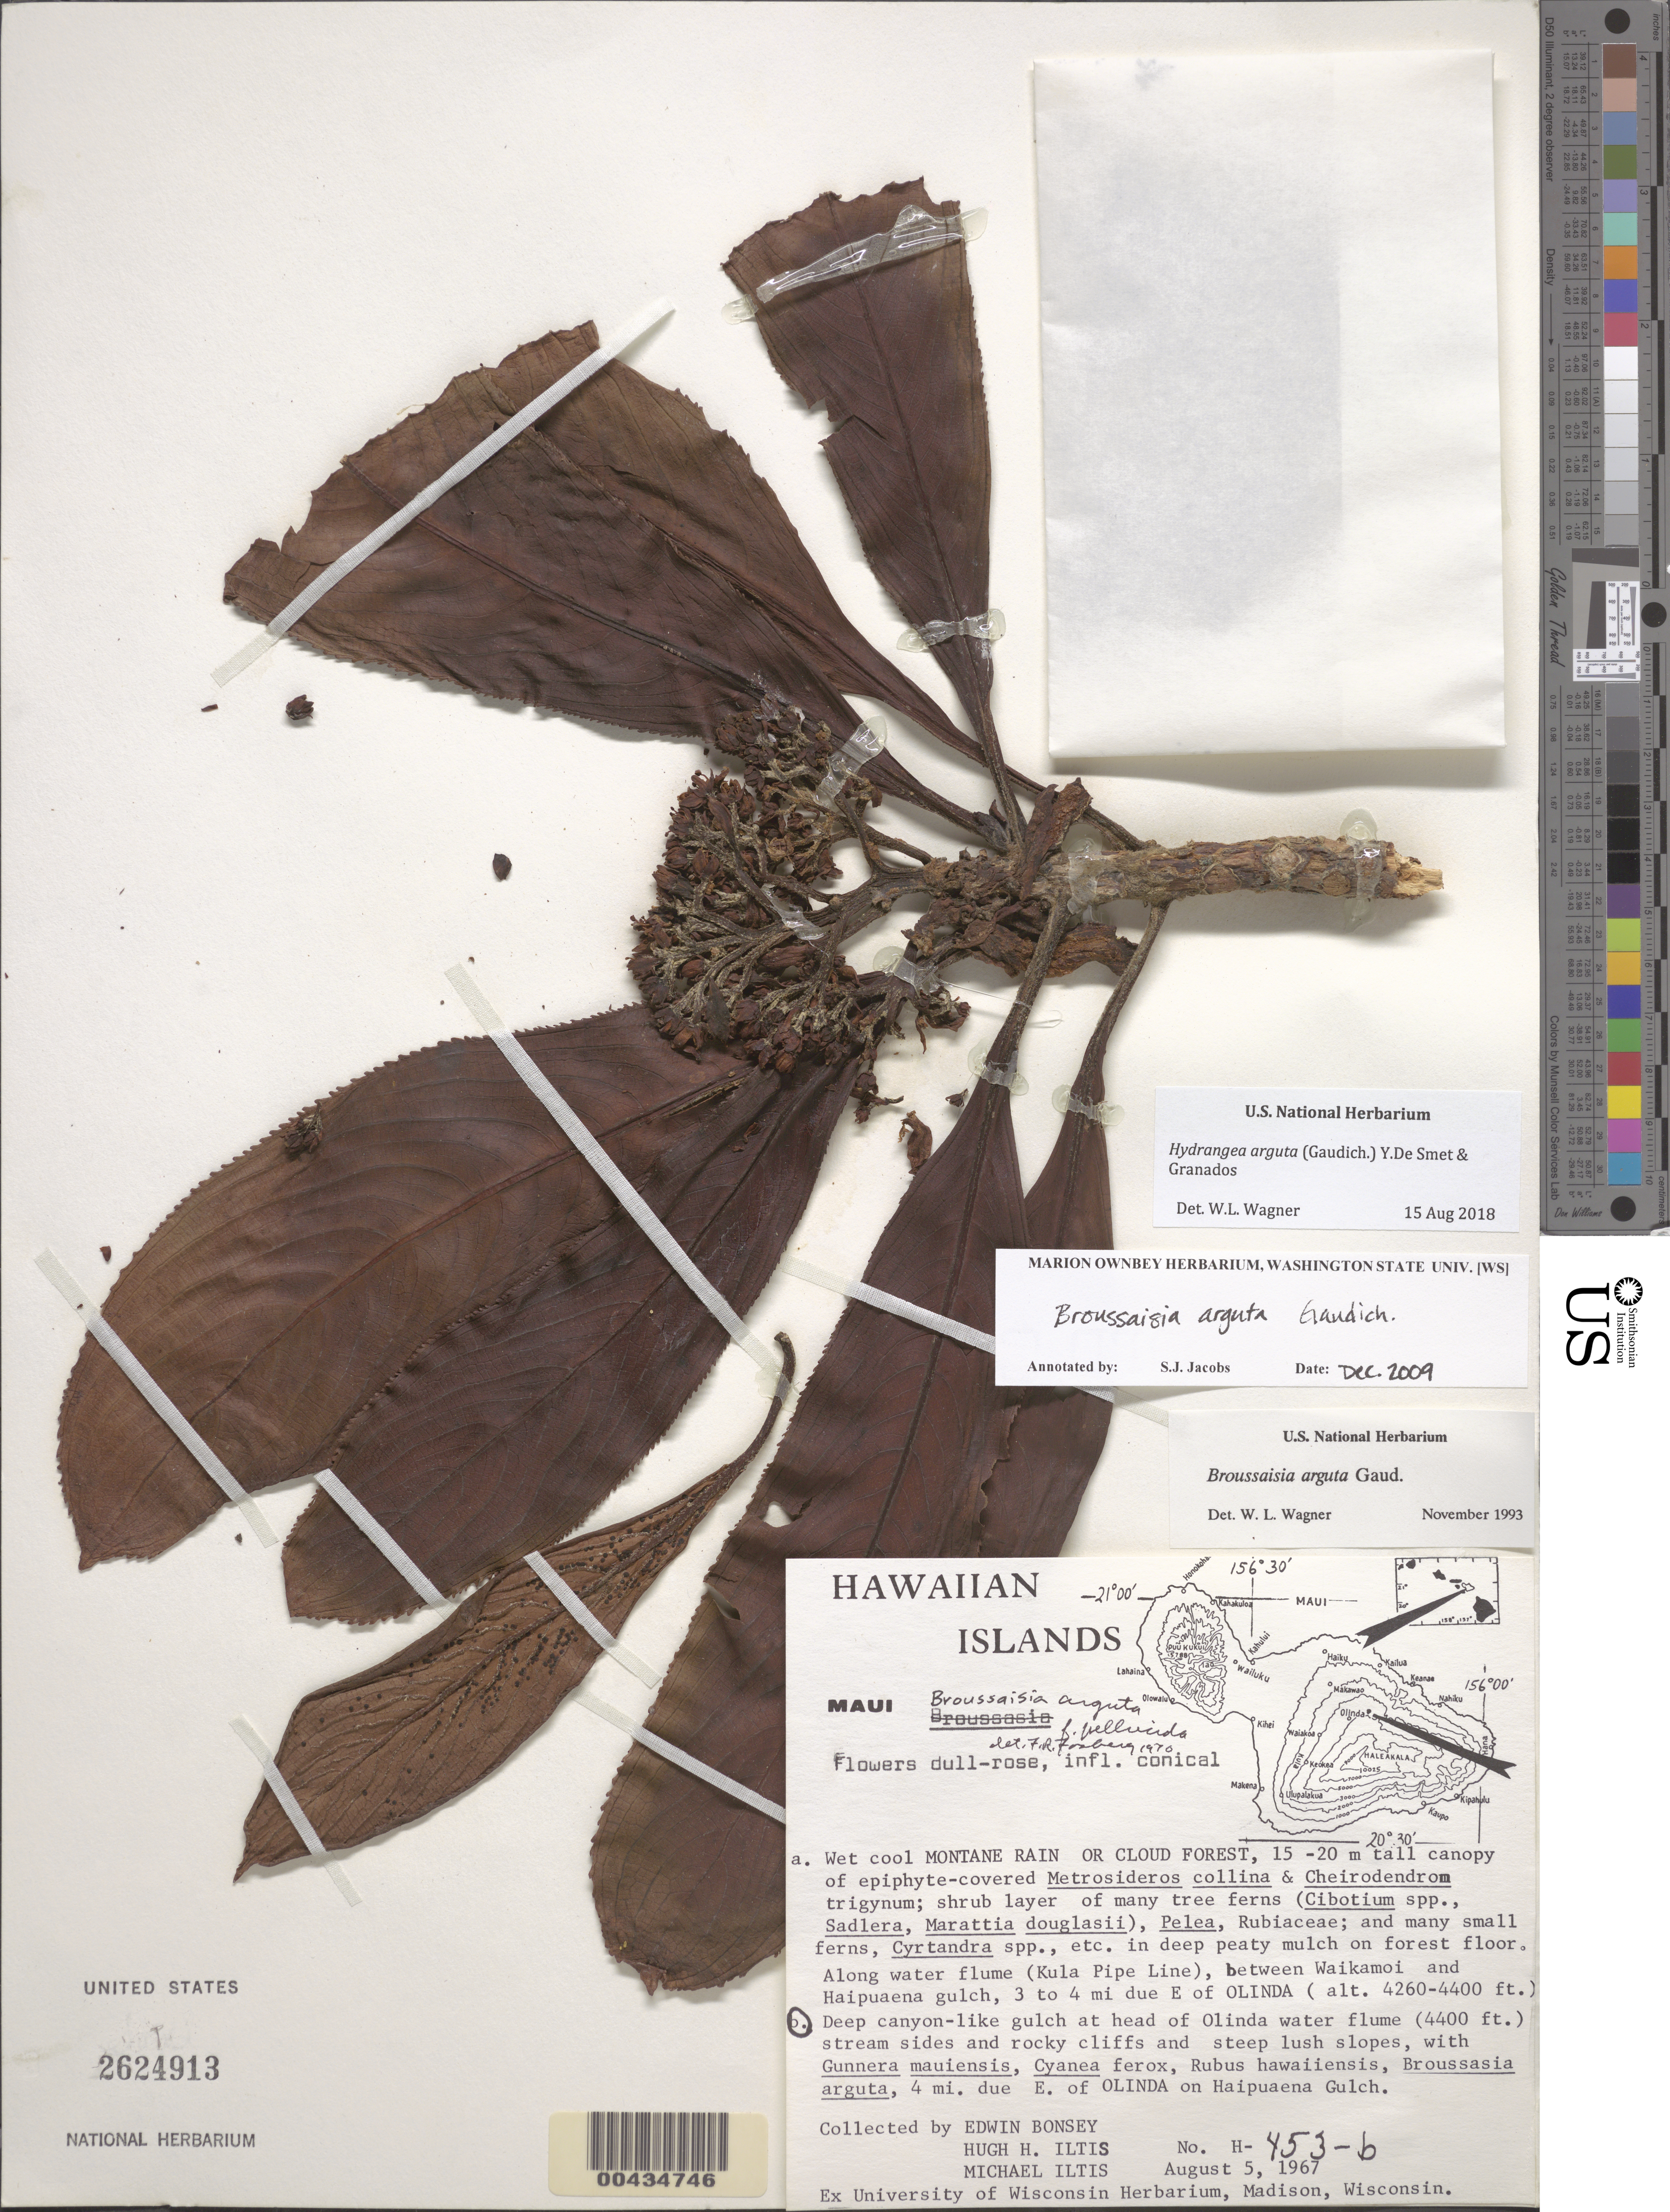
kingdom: Plantae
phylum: Tracheophyta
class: Magnoliopsida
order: Cornales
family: Hydrangeaceae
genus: Hydrangea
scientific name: Hydrangea arguta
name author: (Gaudich.) Y. De Smet & C. Granados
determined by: Wagner, W. L., (BOT), Smithsonian Institution - National Museum of Natural History (UNITED STATES)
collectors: E. Bonsey, H. H. Iltis & M. G. Iltis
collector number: H-453-b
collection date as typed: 5 Aug 1967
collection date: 1967-08-05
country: United States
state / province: Hawaii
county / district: Maui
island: Maui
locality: Deep canyon-like gulch at head of Olinda water flume, 4 miles due east of Olinda on Haipuaena Gulch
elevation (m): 1341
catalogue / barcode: US 2624913